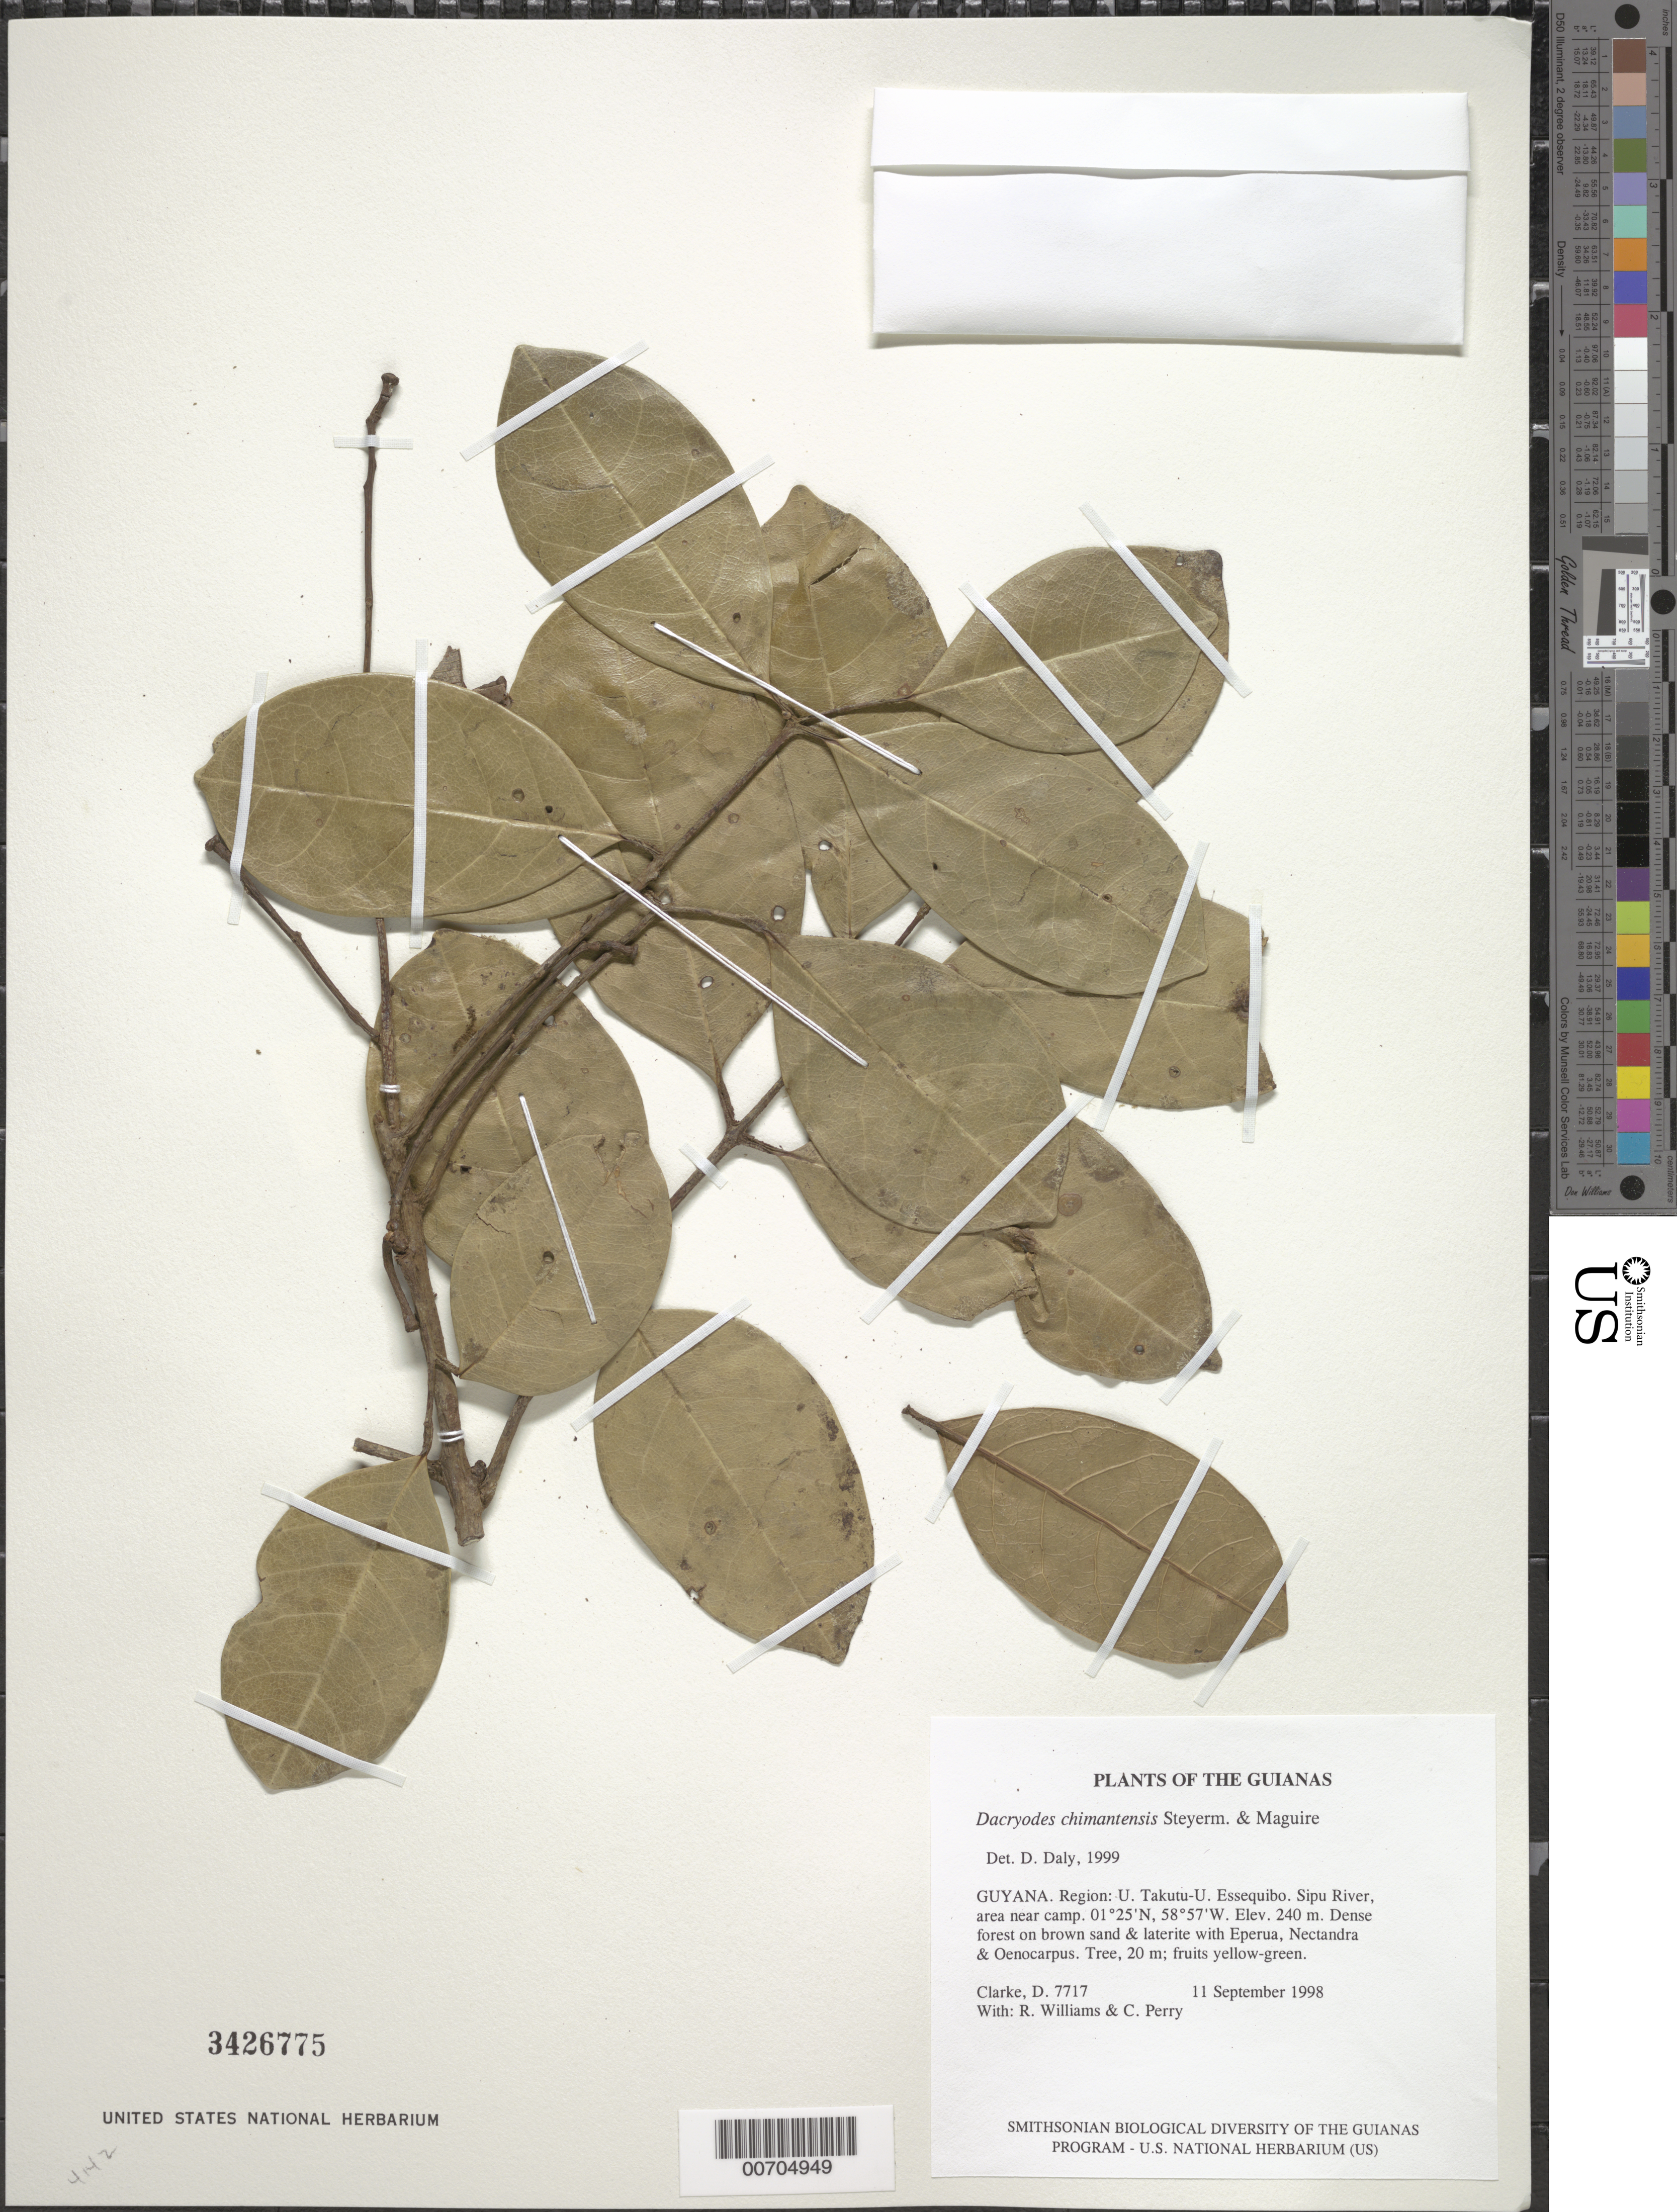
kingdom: Plantae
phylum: Tracheophyta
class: Magnoliopsida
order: Sapindales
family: Burseraceae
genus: Dacryodes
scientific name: Dacryodes chimantensis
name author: Steyerm. & Maguire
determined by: Daly, D. C.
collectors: H. D. Clarke, R. Williams & C. Perry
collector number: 7717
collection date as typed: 11 September 1998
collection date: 1998-09-11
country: Guyana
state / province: U. Takutu-U. Essequibo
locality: Sipu River, area near camp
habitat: Dense forest on brown sand & laterite with Eperua, Nectandra & Oenocarpus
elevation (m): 240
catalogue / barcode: US 3426775